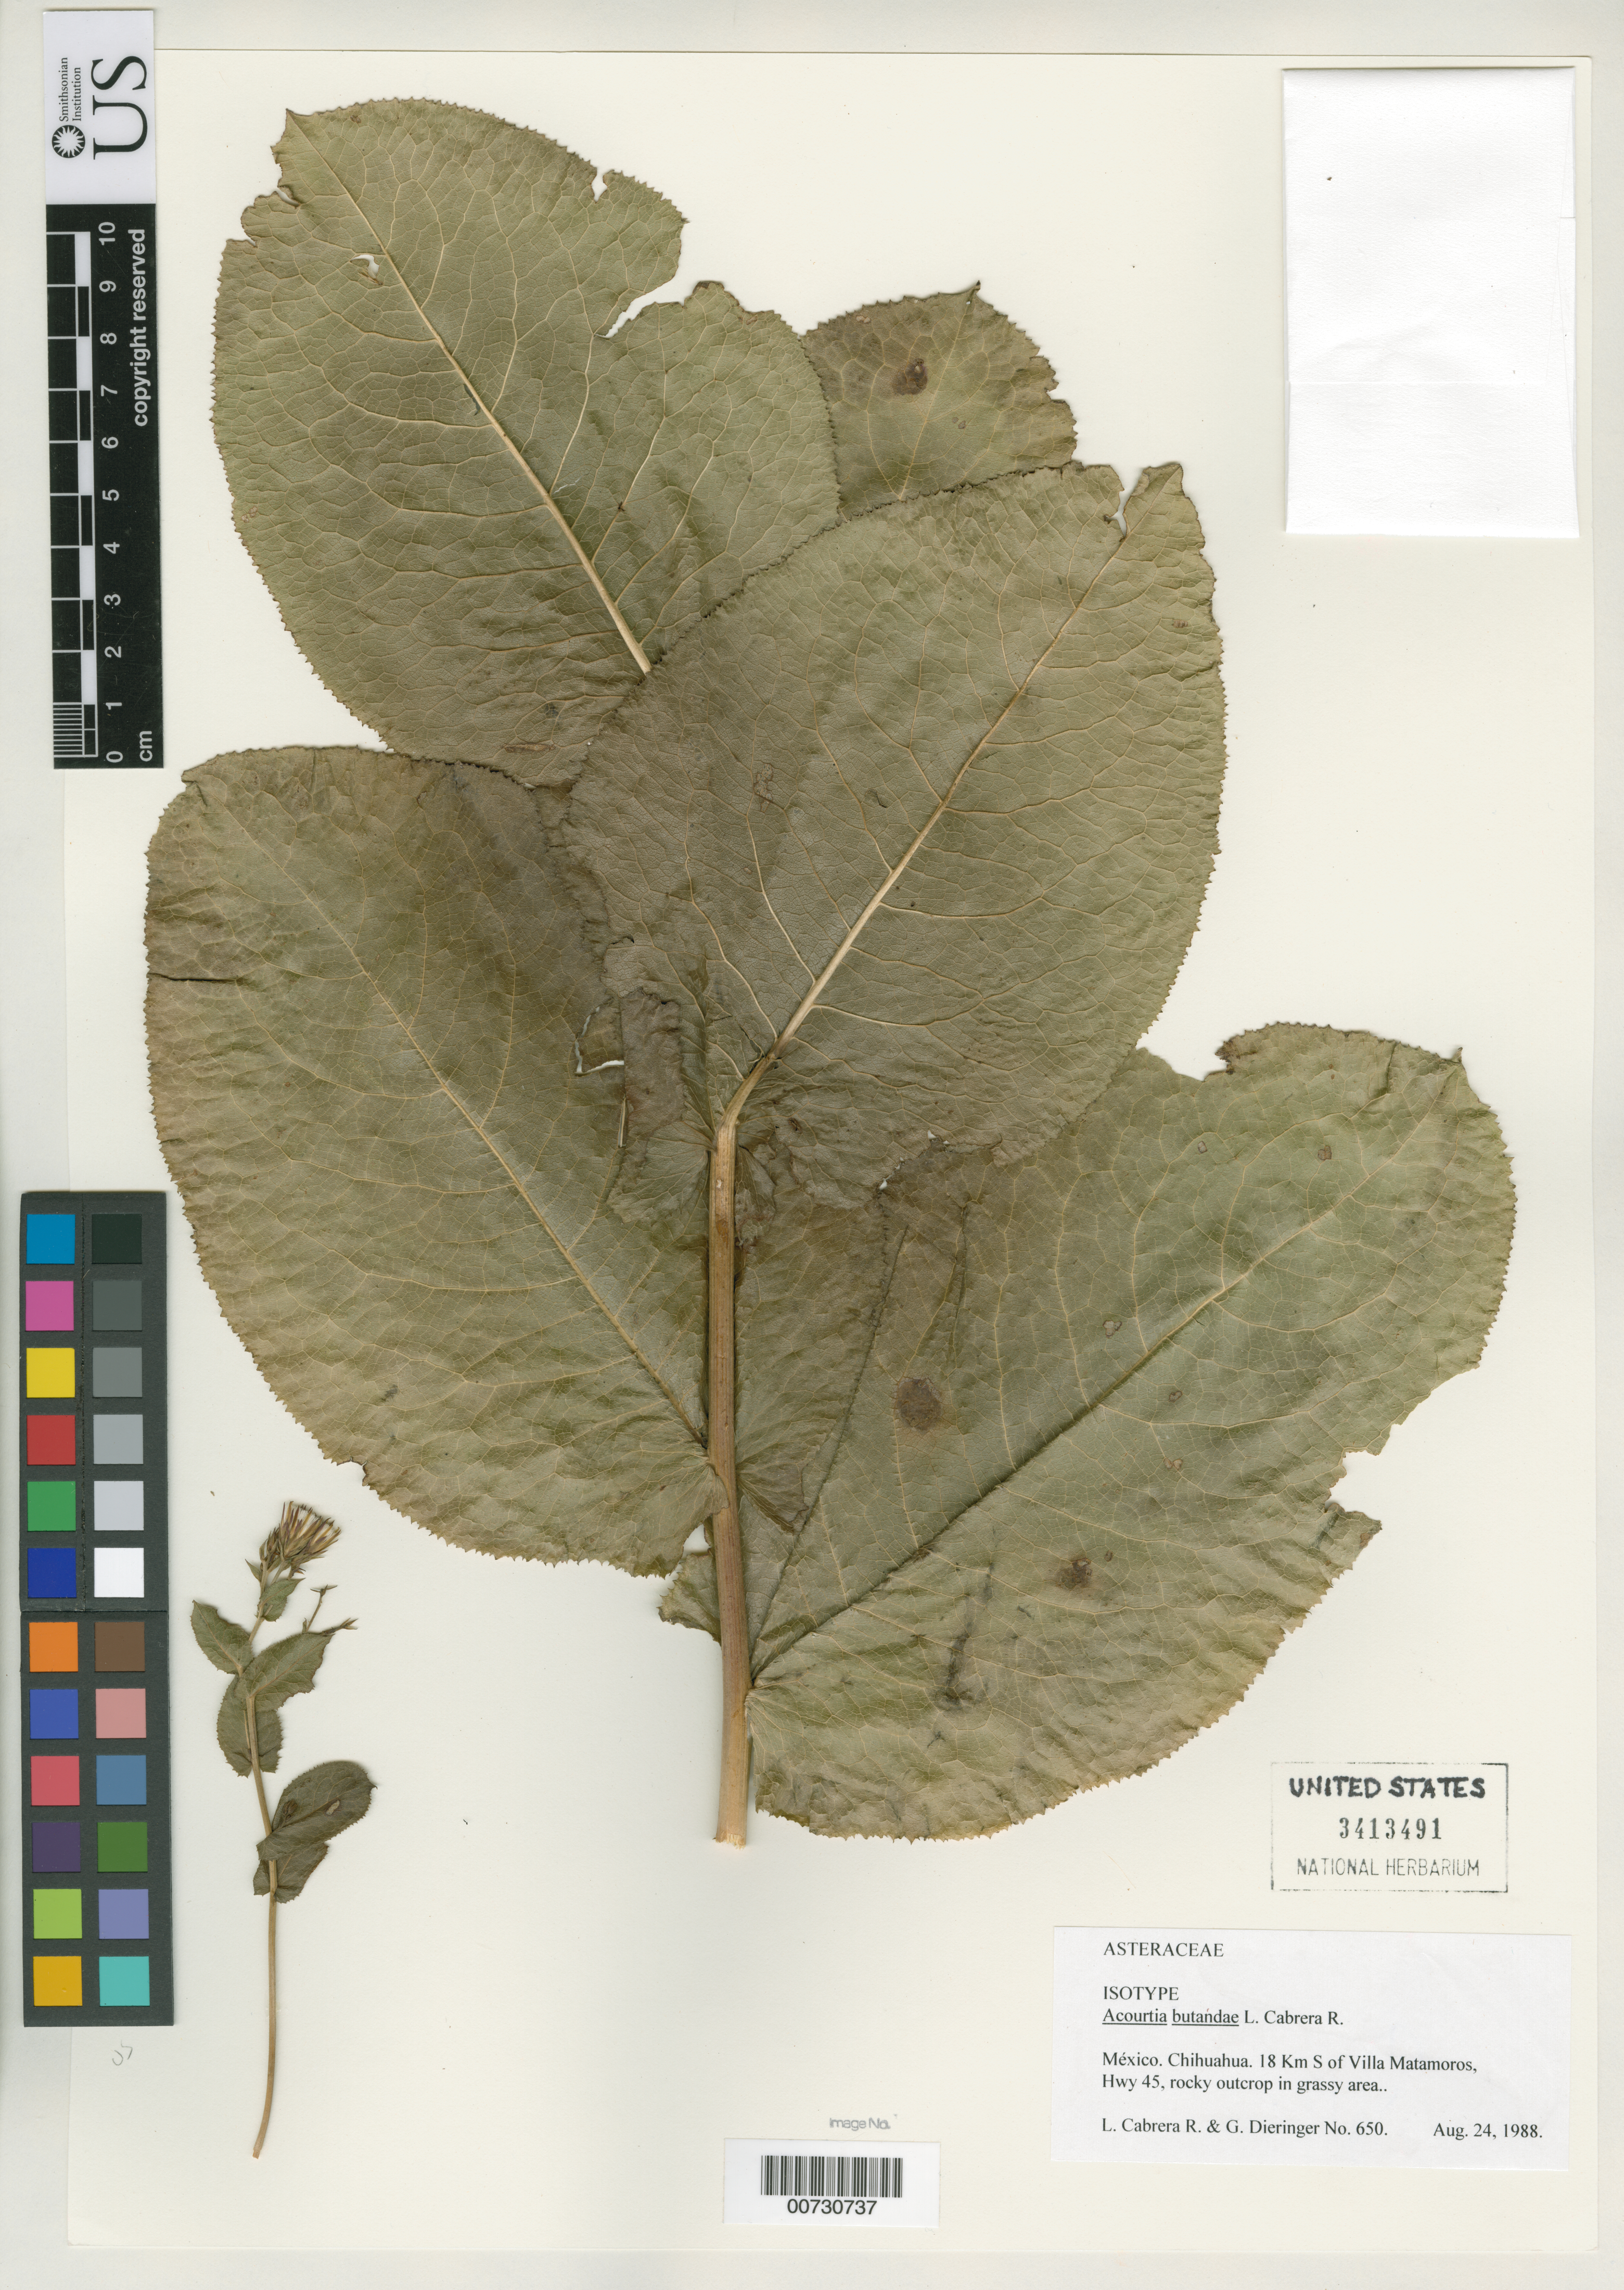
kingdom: Plantae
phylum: Tracheophyta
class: Magnoliopsida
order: Asterales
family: Asteraceae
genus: Acourtia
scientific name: Acourtia butandae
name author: L. Cabrera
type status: Isotype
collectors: R. Cabrera L. & G. Dieringer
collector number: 650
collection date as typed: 24 Aug 1988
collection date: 1988-08-24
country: Mexico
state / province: Chihuahua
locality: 18 km S of Villa Matamoros, Hwy 45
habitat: Rocky outcrop in grassy area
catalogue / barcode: US 3413491